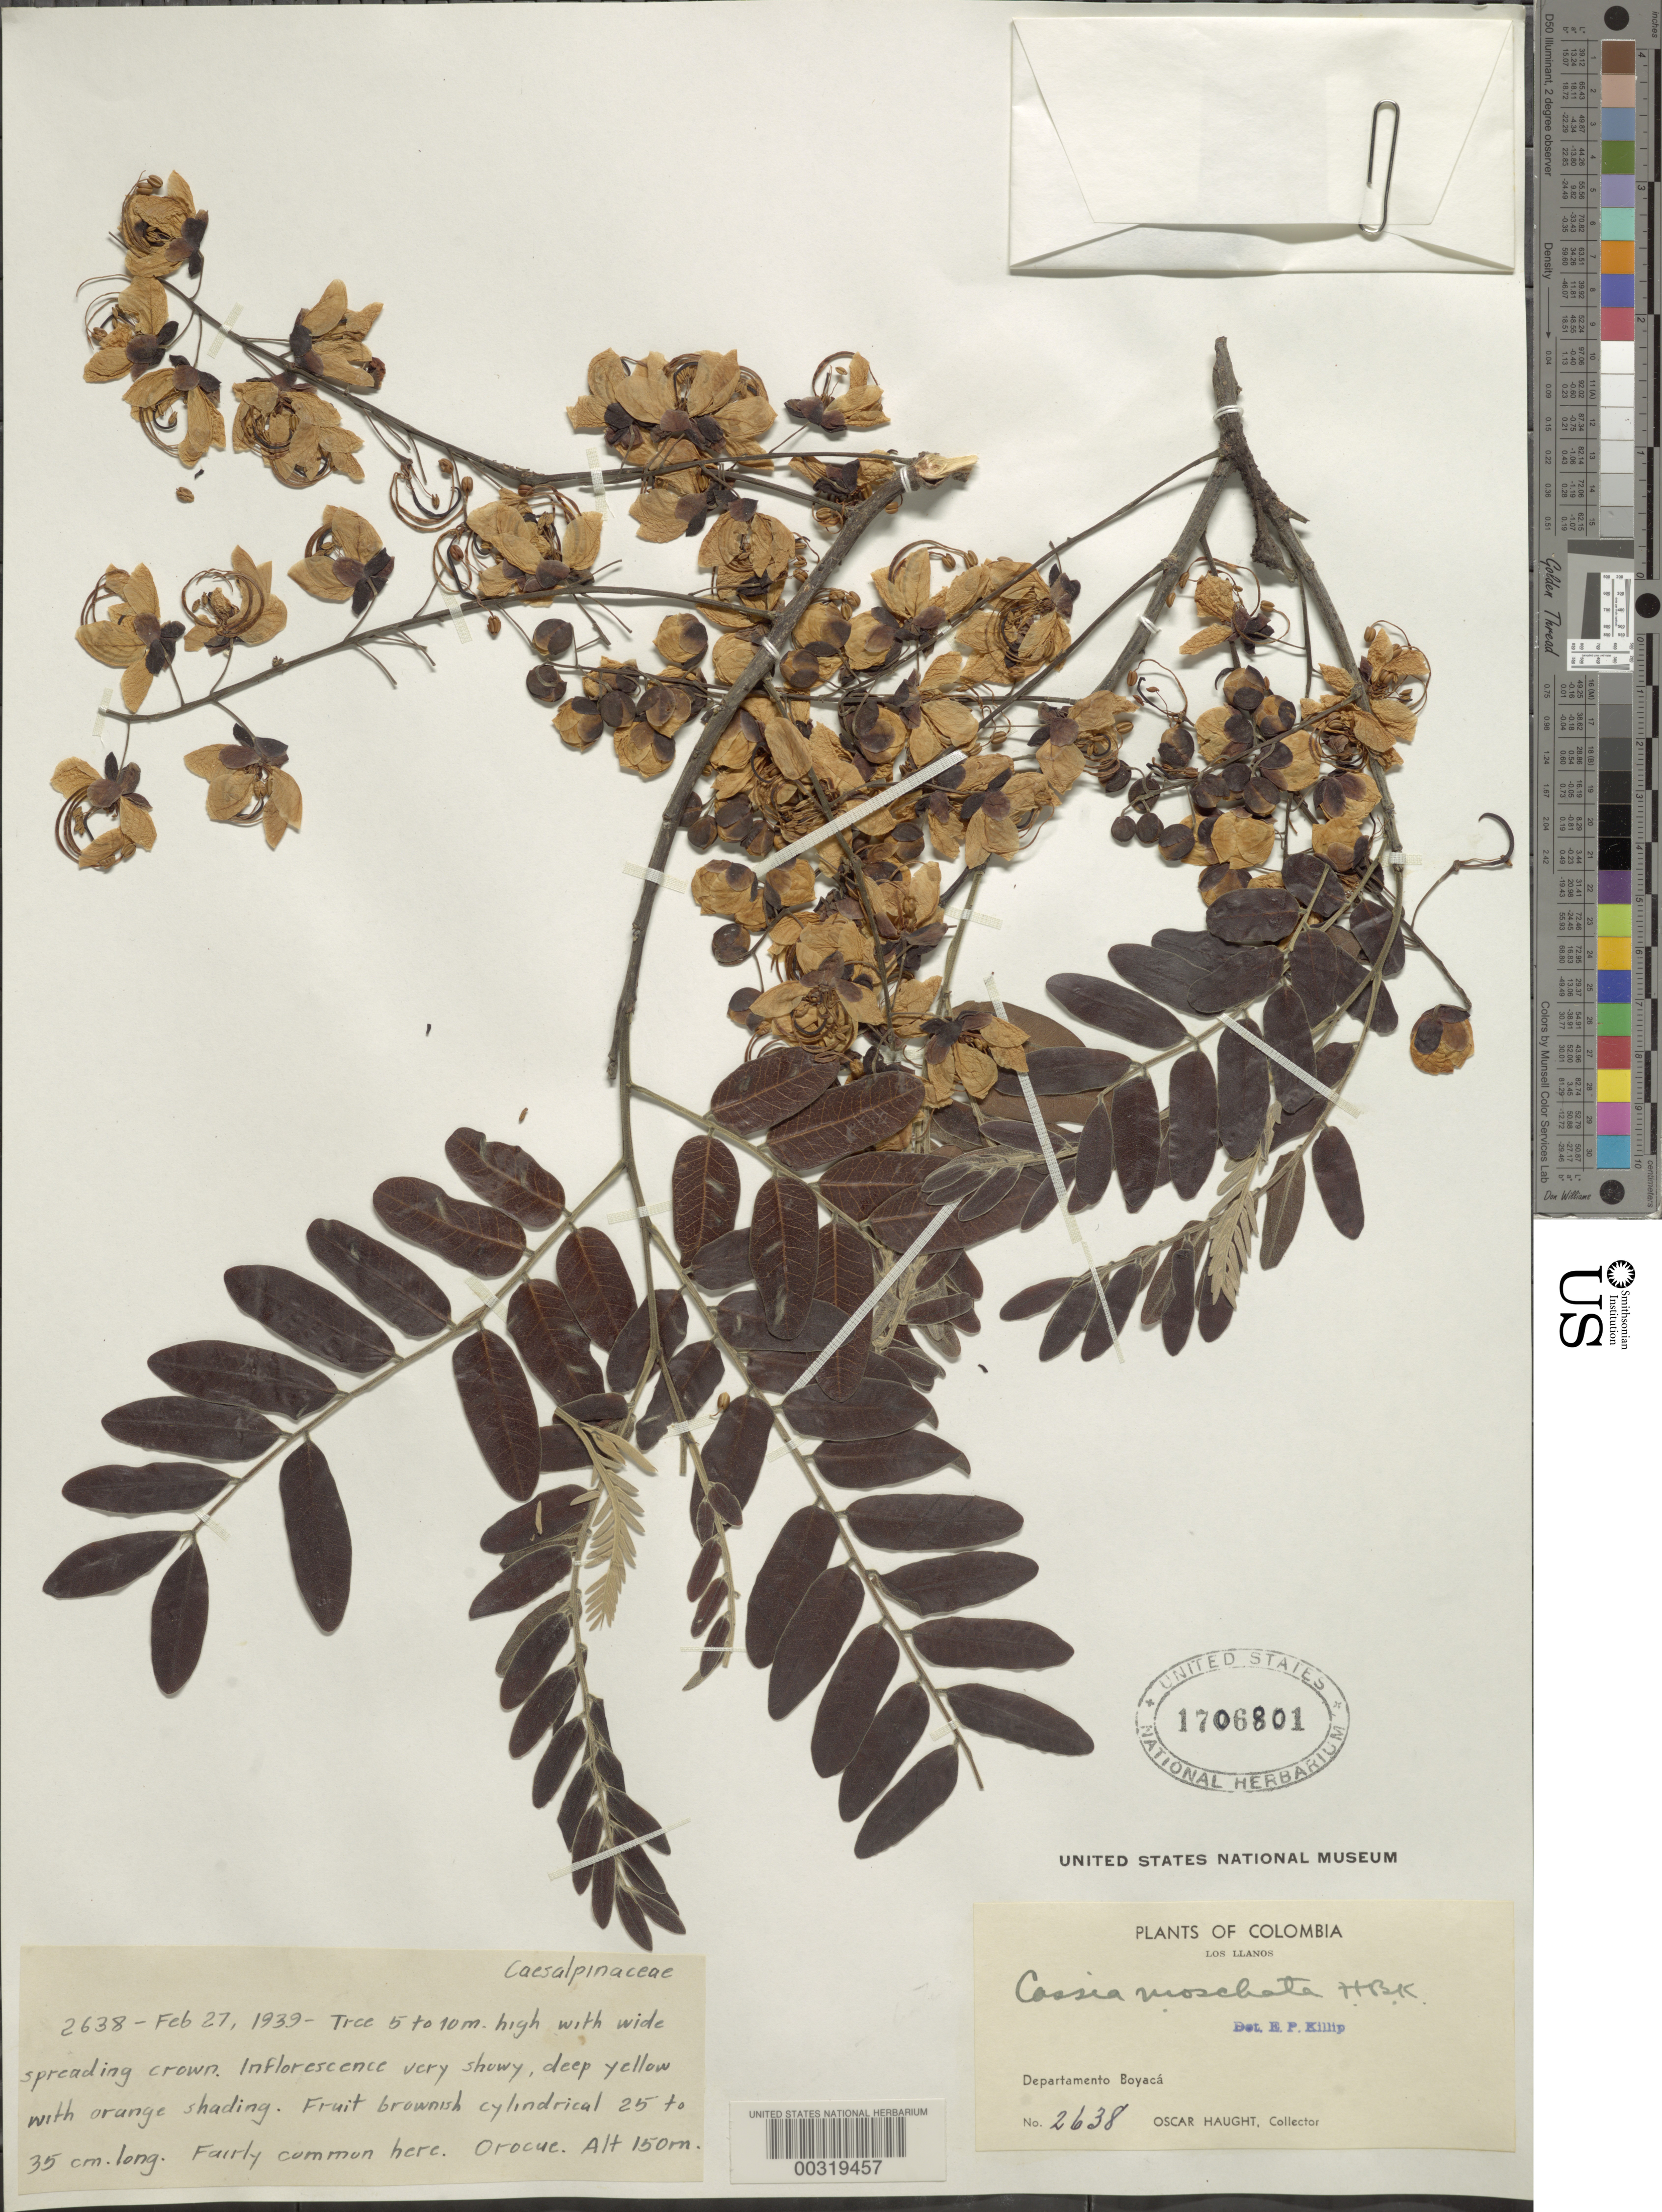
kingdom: Plantae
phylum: Tracheophyta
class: Magnoliopsida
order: Fabales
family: Fabaceae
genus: Cassia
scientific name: Cassia moschata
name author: Kunth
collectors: O. L. Haught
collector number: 2638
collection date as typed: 27 Feb 1939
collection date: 1939-02-27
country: Colombia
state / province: Boyacá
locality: Orocue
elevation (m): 150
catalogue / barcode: US 1706801